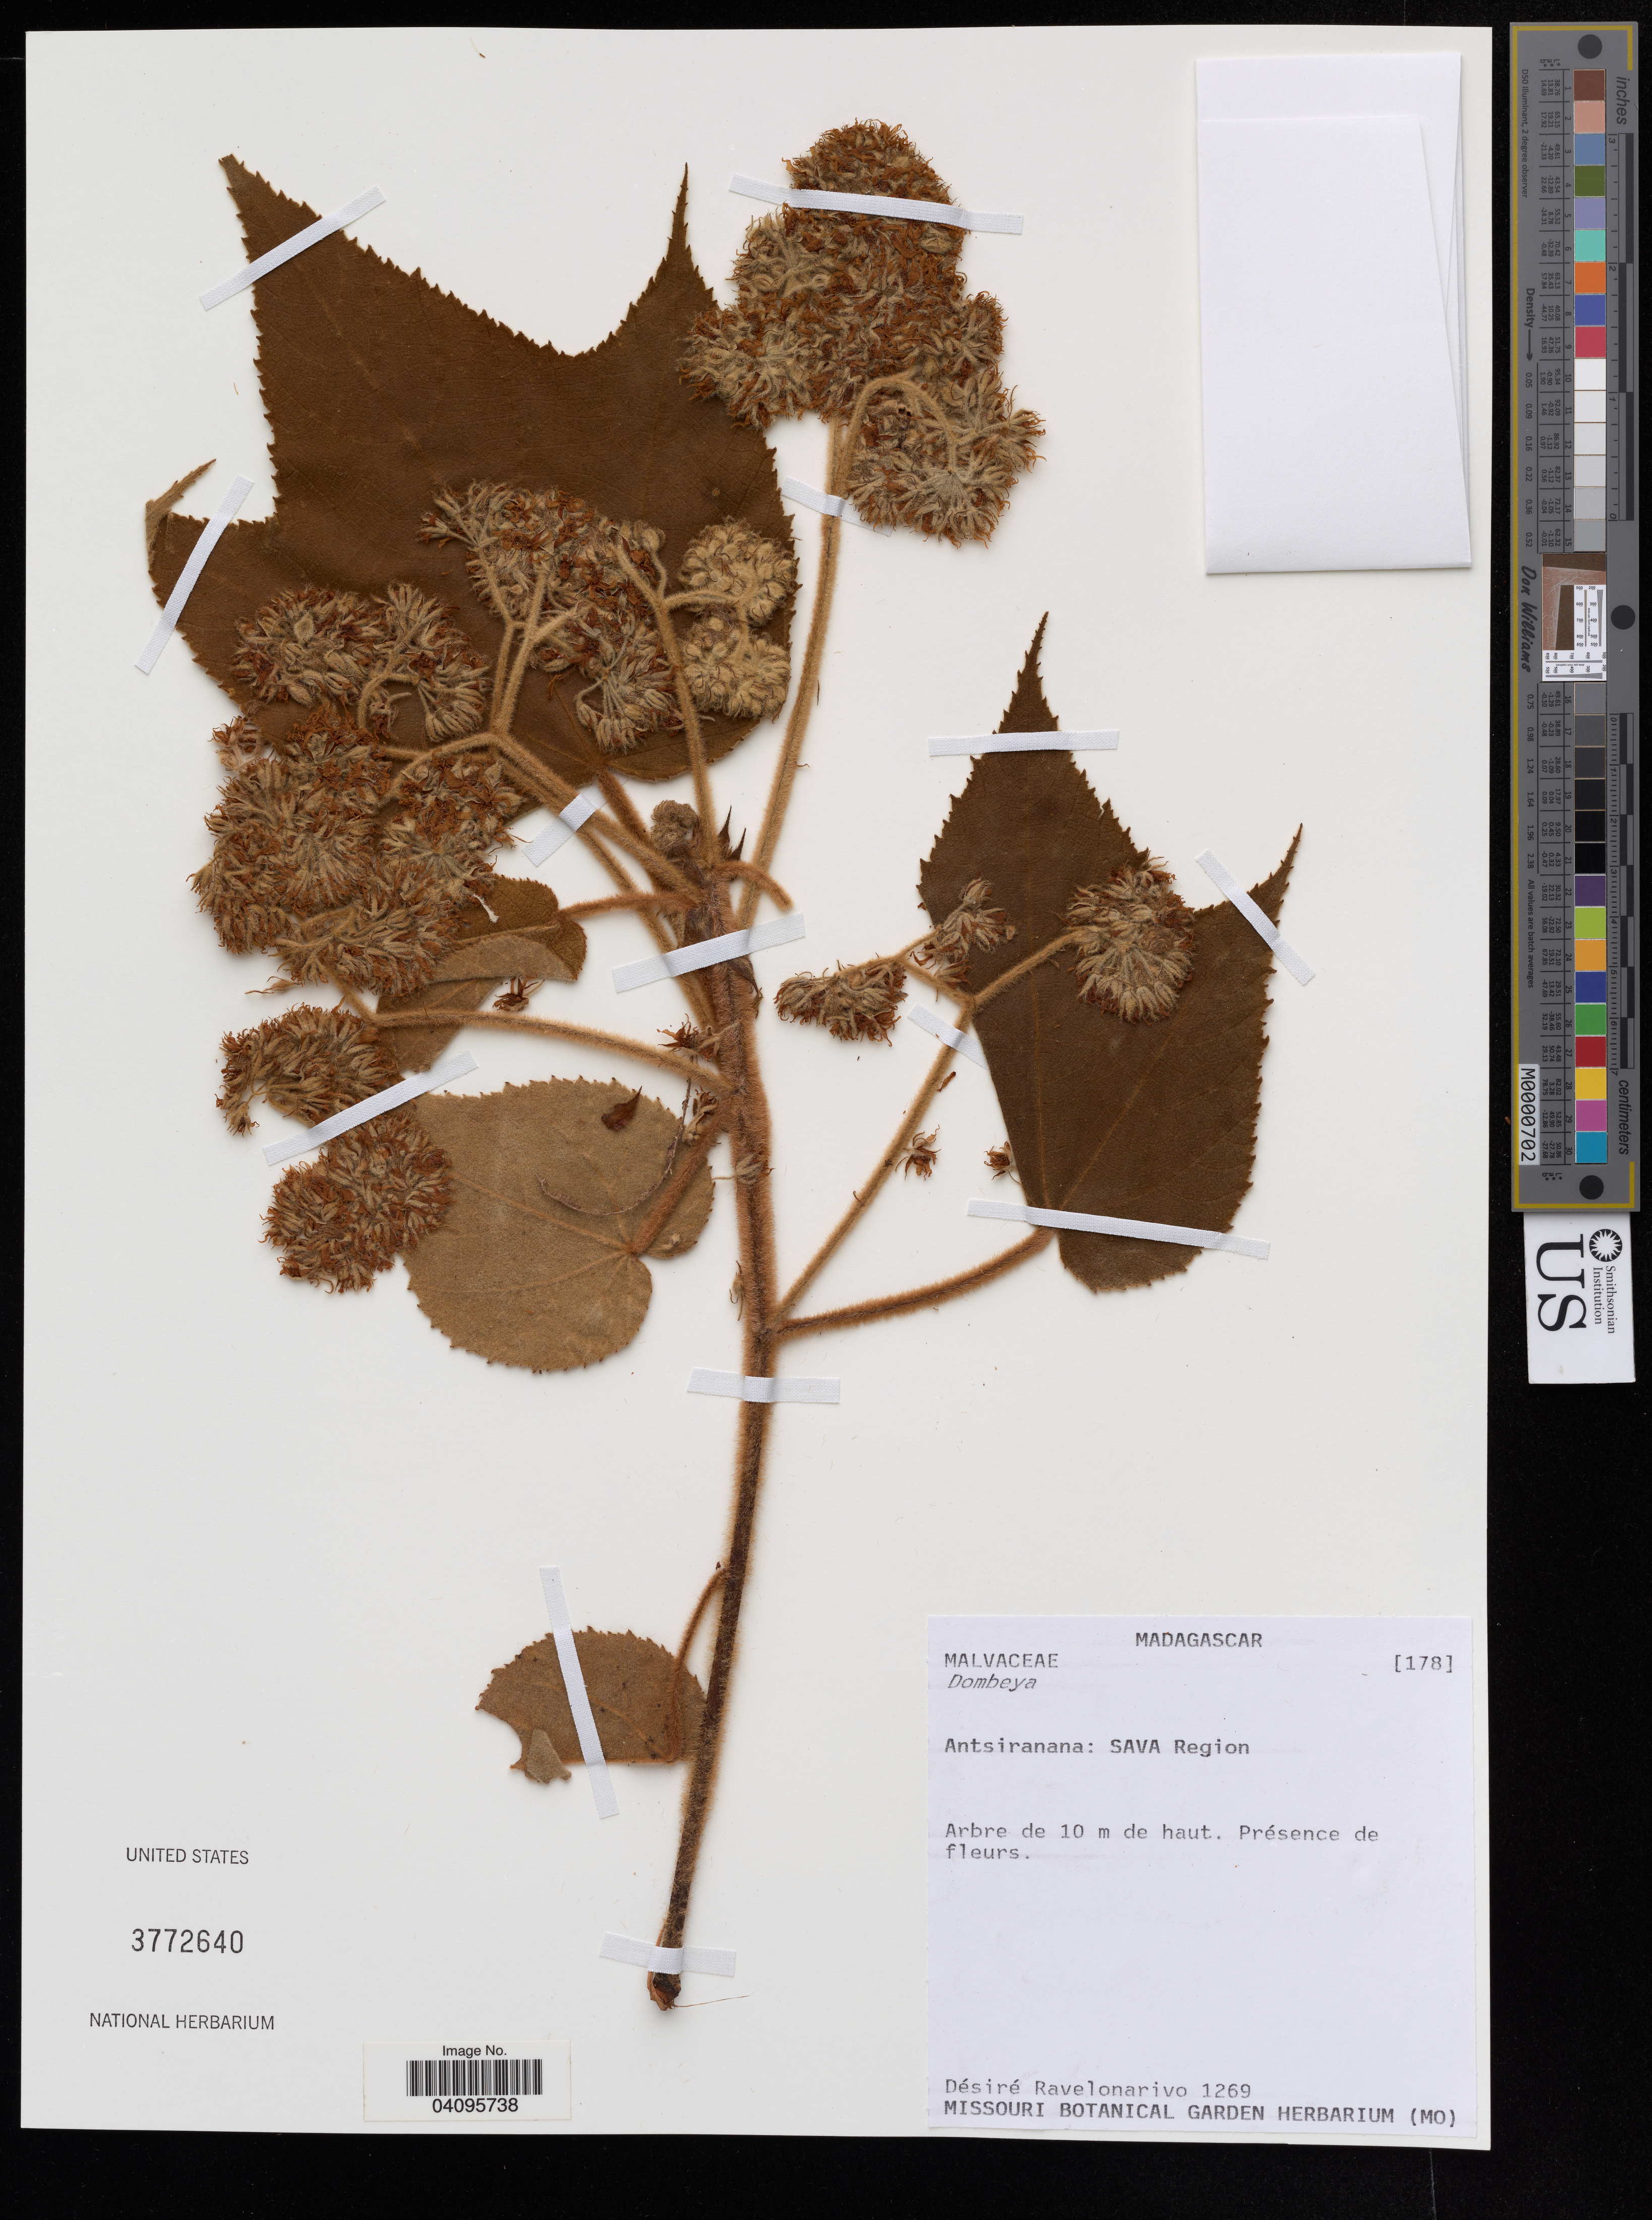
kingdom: Plantae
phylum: Tracheophyta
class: Magnoliopsida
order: Malvales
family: Malvaceae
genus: Dombeya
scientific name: Dombeya mollis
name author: Hook.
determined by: Dorr, Laurence J., Curator (BOT), Smithsonian Institution - National Museum of Natural History (UNITED STATES)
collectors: D. Ravelonarivo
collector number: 1269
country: Madagascar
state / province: Sava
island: Madagascar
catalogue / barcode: US 3772640